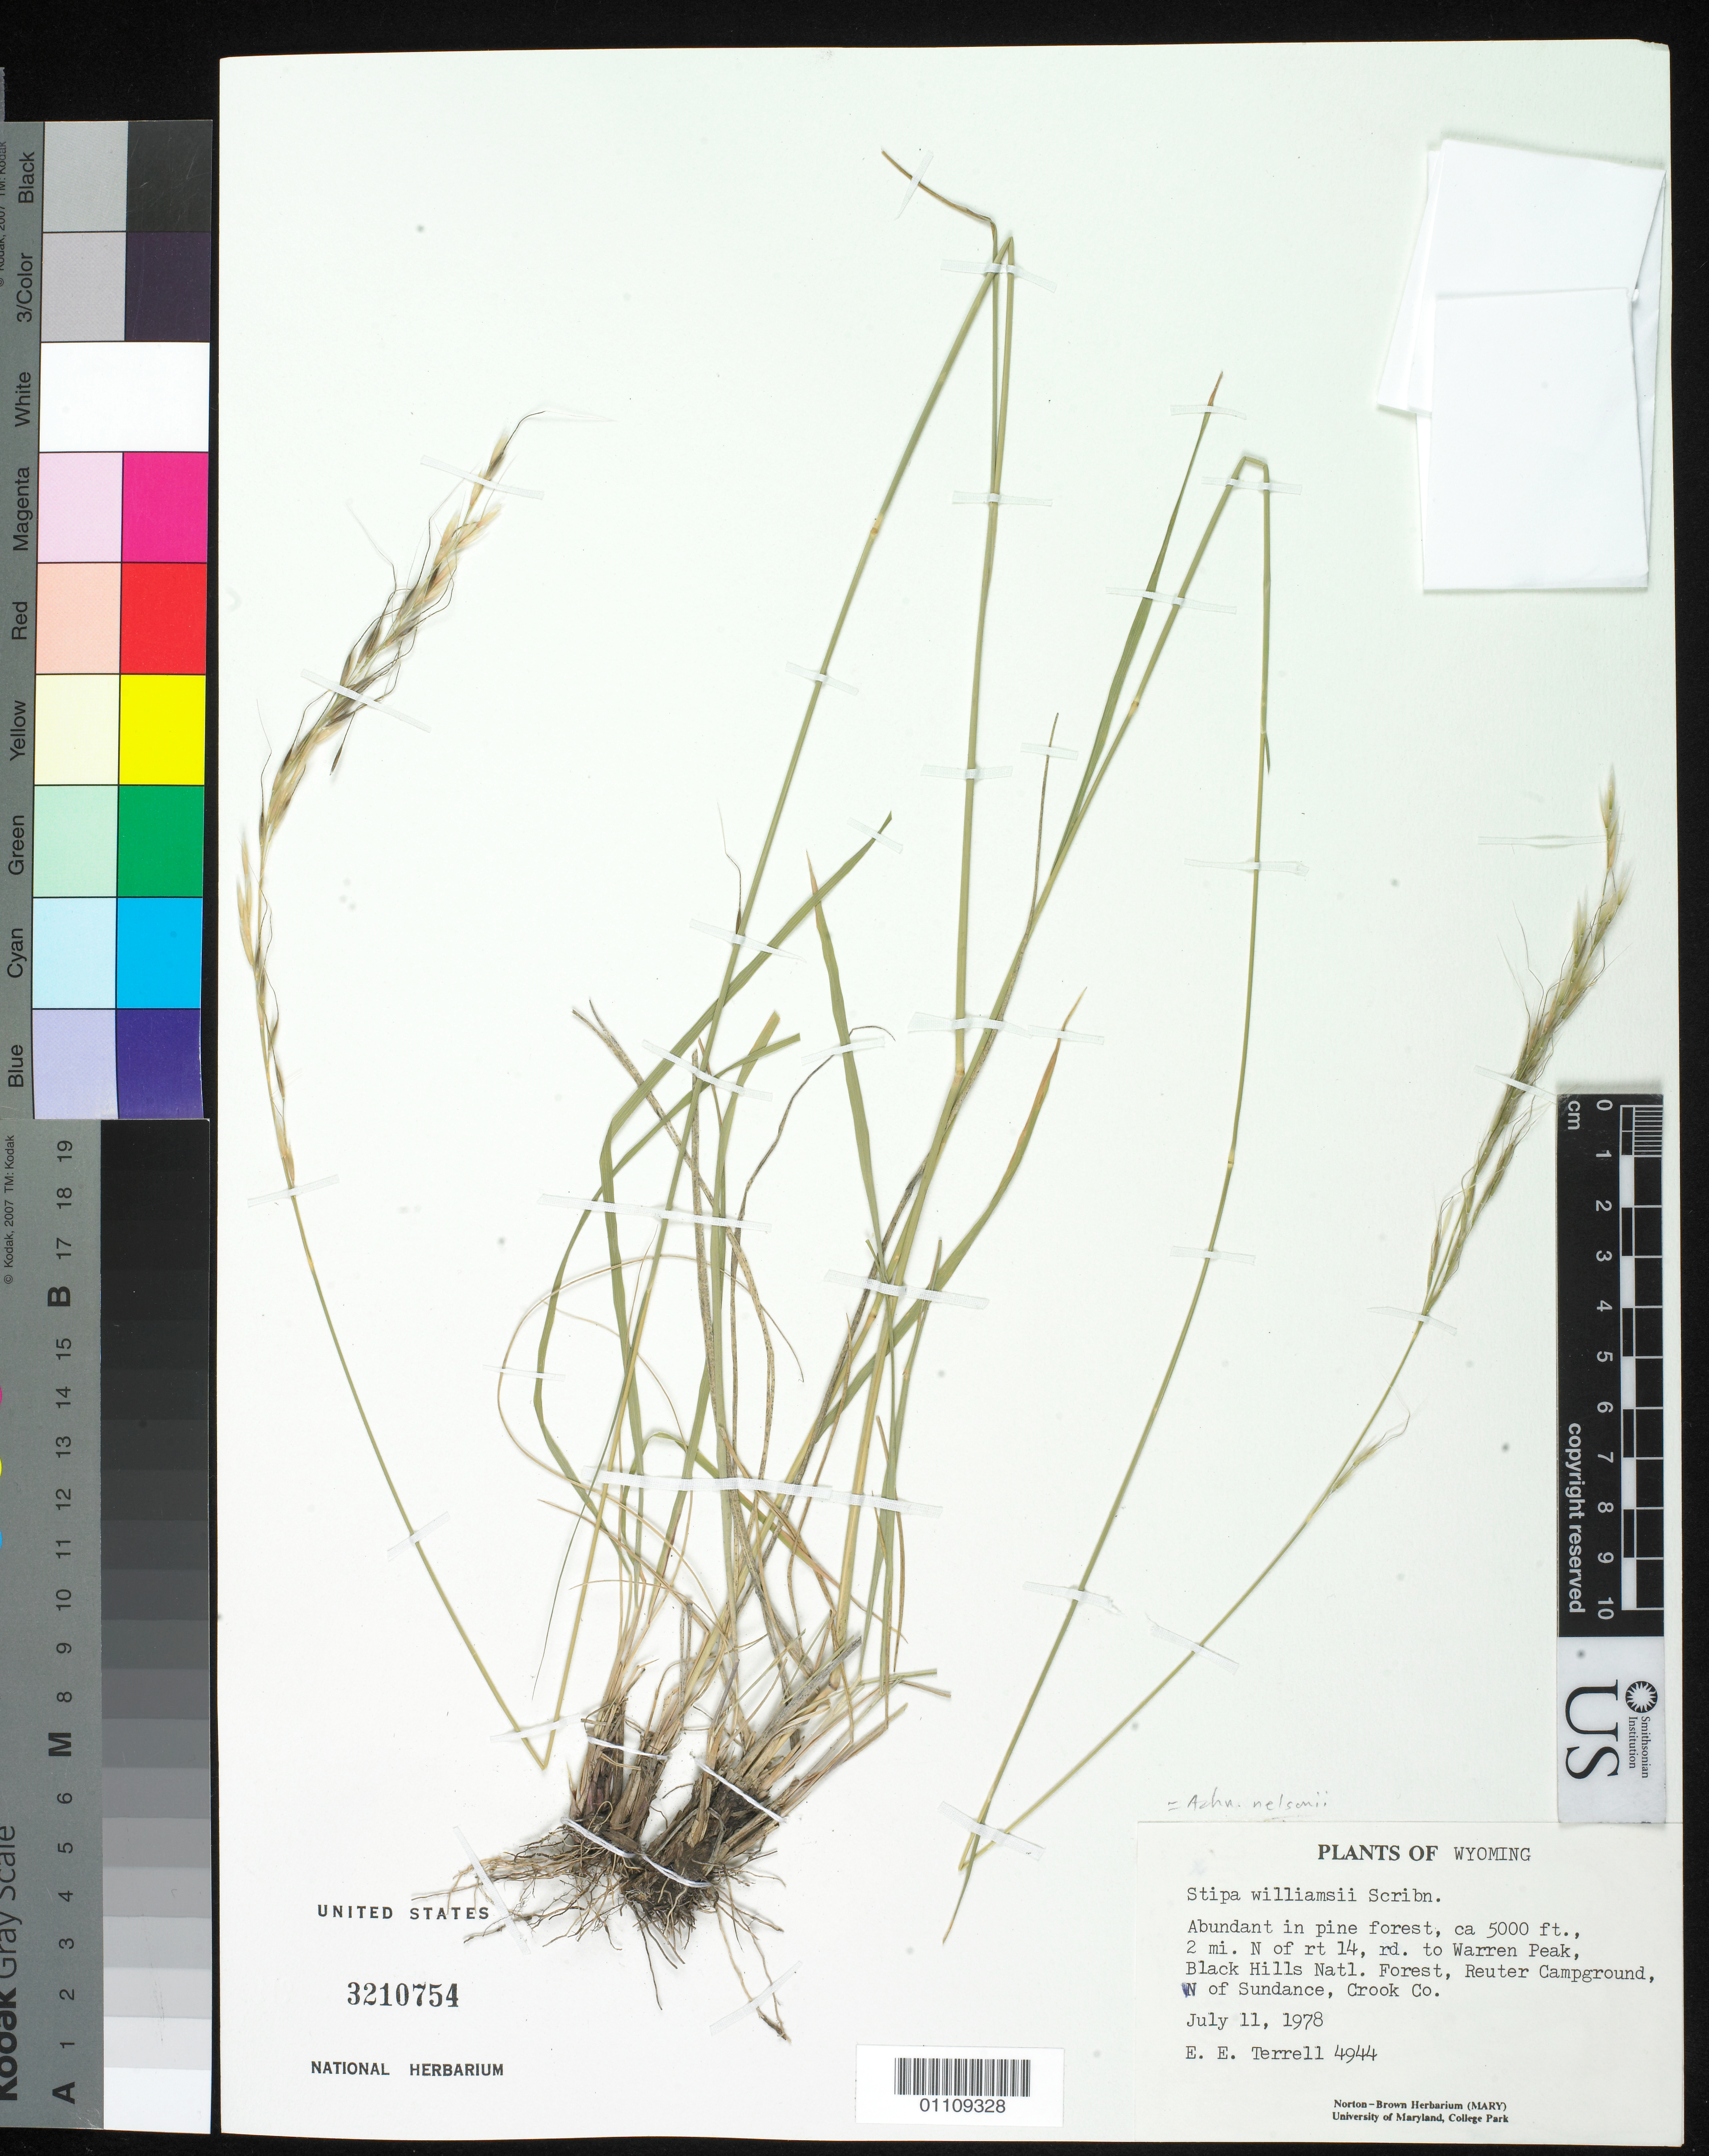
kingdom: Plantae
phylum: Tracheophyta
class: Liliopsida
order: Poales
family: Poaceae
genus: Eriocoma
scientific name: Eriocoma nelsonii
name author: (Scribn.) Romasch.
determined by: Poaceae Reorganization Project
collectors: E. E. Terrell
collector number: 4944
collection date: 1978-07-11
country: United States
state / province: Wyoming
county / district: Crook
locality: Abundant in pine forest, ca 5000ft., 2 mi. N. of rt 14 rd. to Warren Peak, Black Hills National Forest, Reuter Campground, W. of Sundance.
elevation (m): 1524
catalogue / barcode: US 3210754